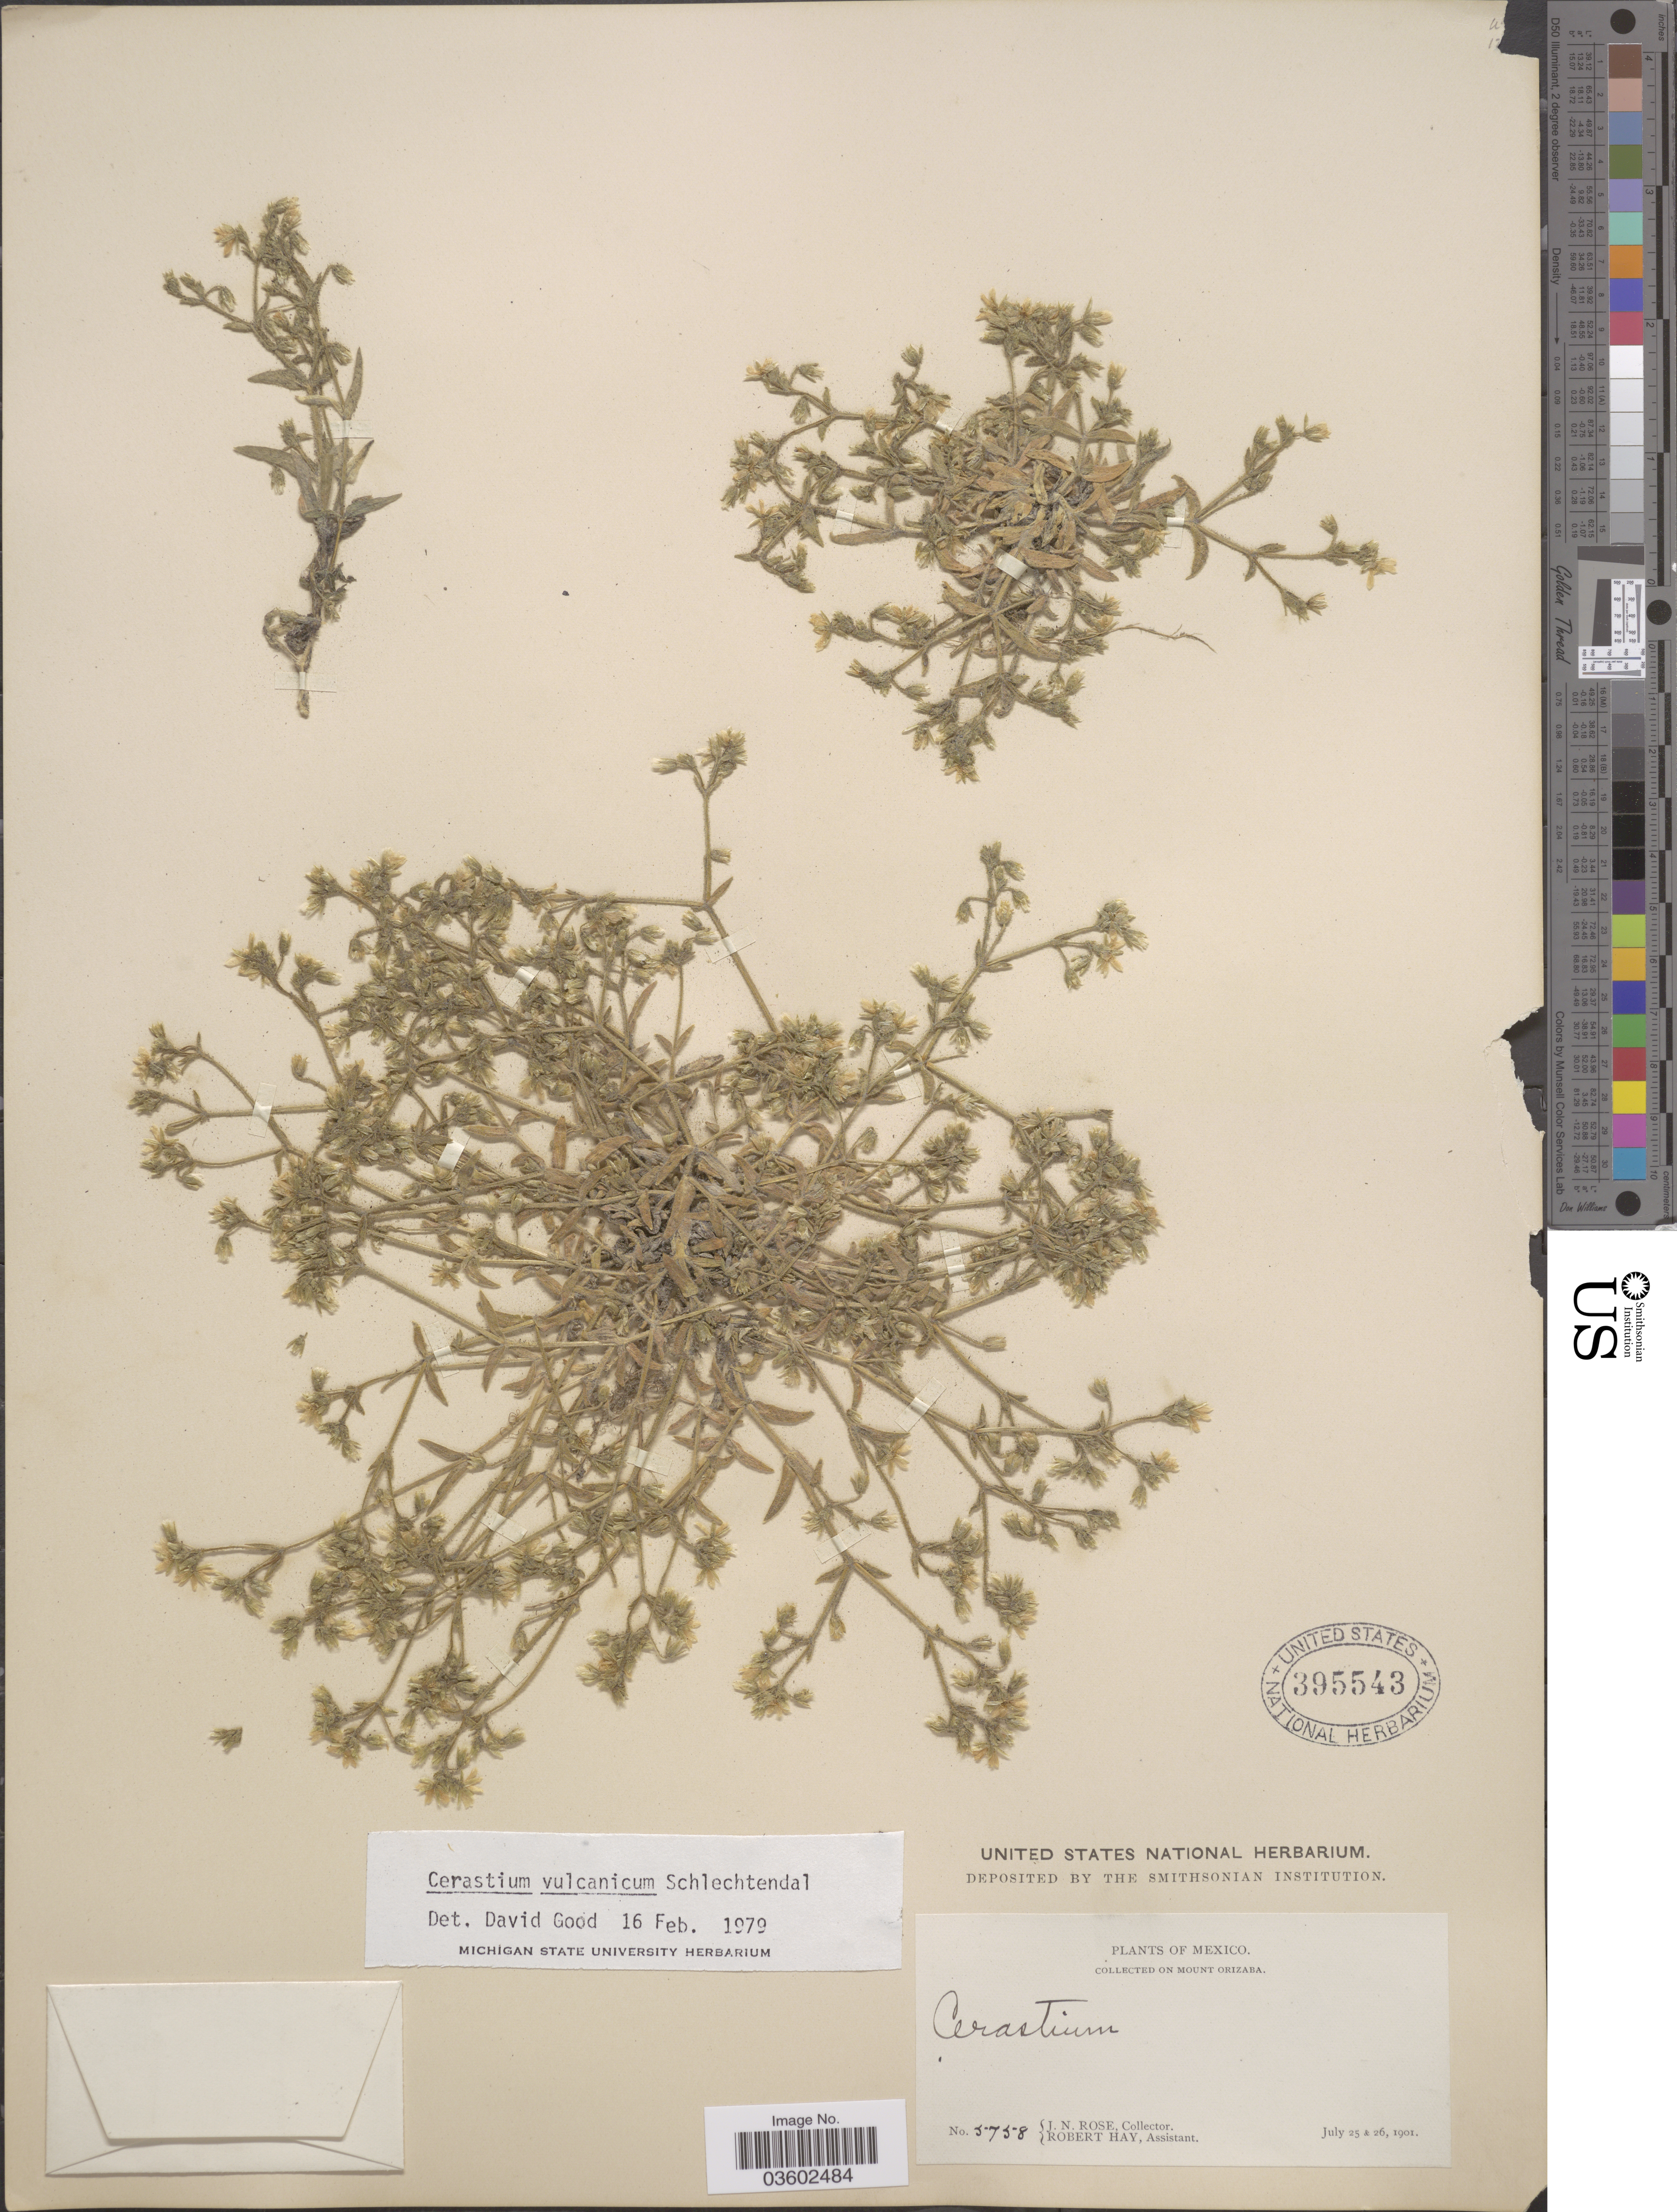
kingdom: Plantae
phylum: Tracheophyta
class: Magnoliopsida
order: Caryophyllales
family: Caryophyllaceae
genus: Cerastium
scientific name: Cerastium vulcanicum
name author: Schltdl.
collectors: J. N. Rose & R. Hay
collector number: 5758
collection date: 1901-07-25/1901-07-26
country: Mexico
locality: On mount Orizaba.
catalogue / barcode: US 395543